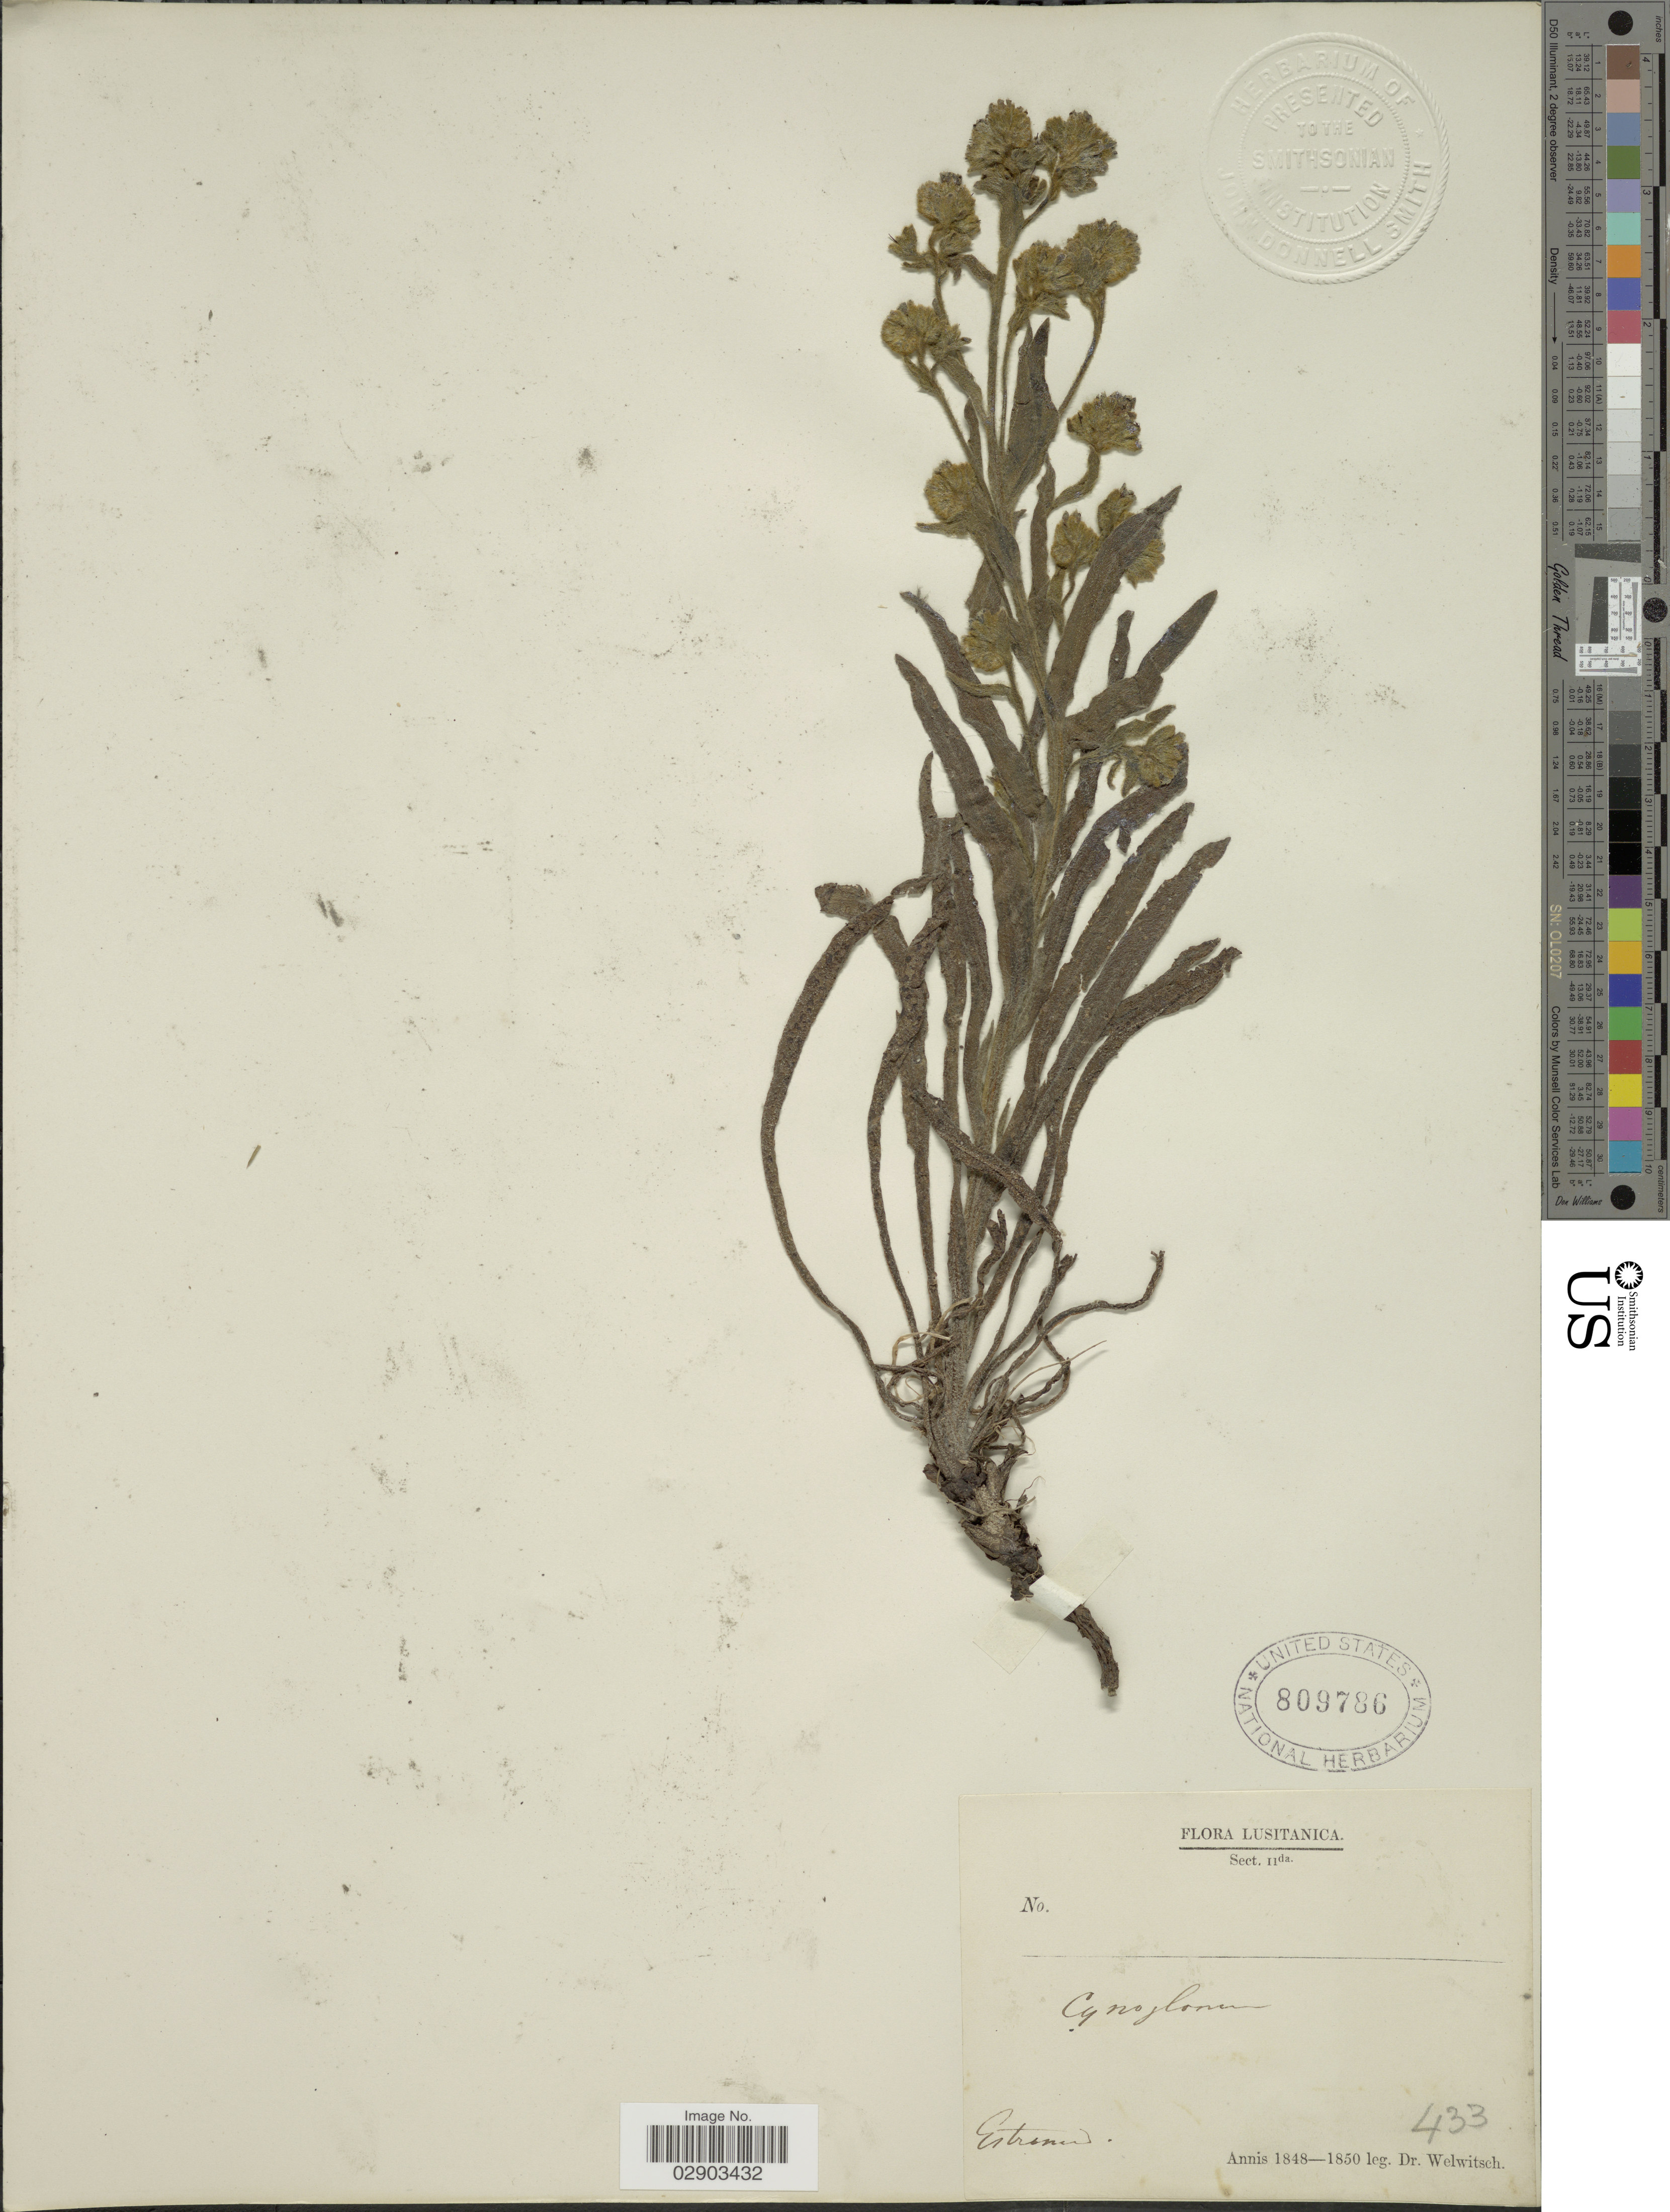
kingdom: Plantae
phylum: Tracheophyta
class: Magnoliopsida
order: Boraginales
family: Boraginaceae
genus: Cynoglossum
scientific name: Cynoglossum sp.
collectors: -. Welwitsch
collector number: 433?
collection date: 1848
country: Portugal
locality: Estreme [interpreted].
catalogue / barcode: US 809786